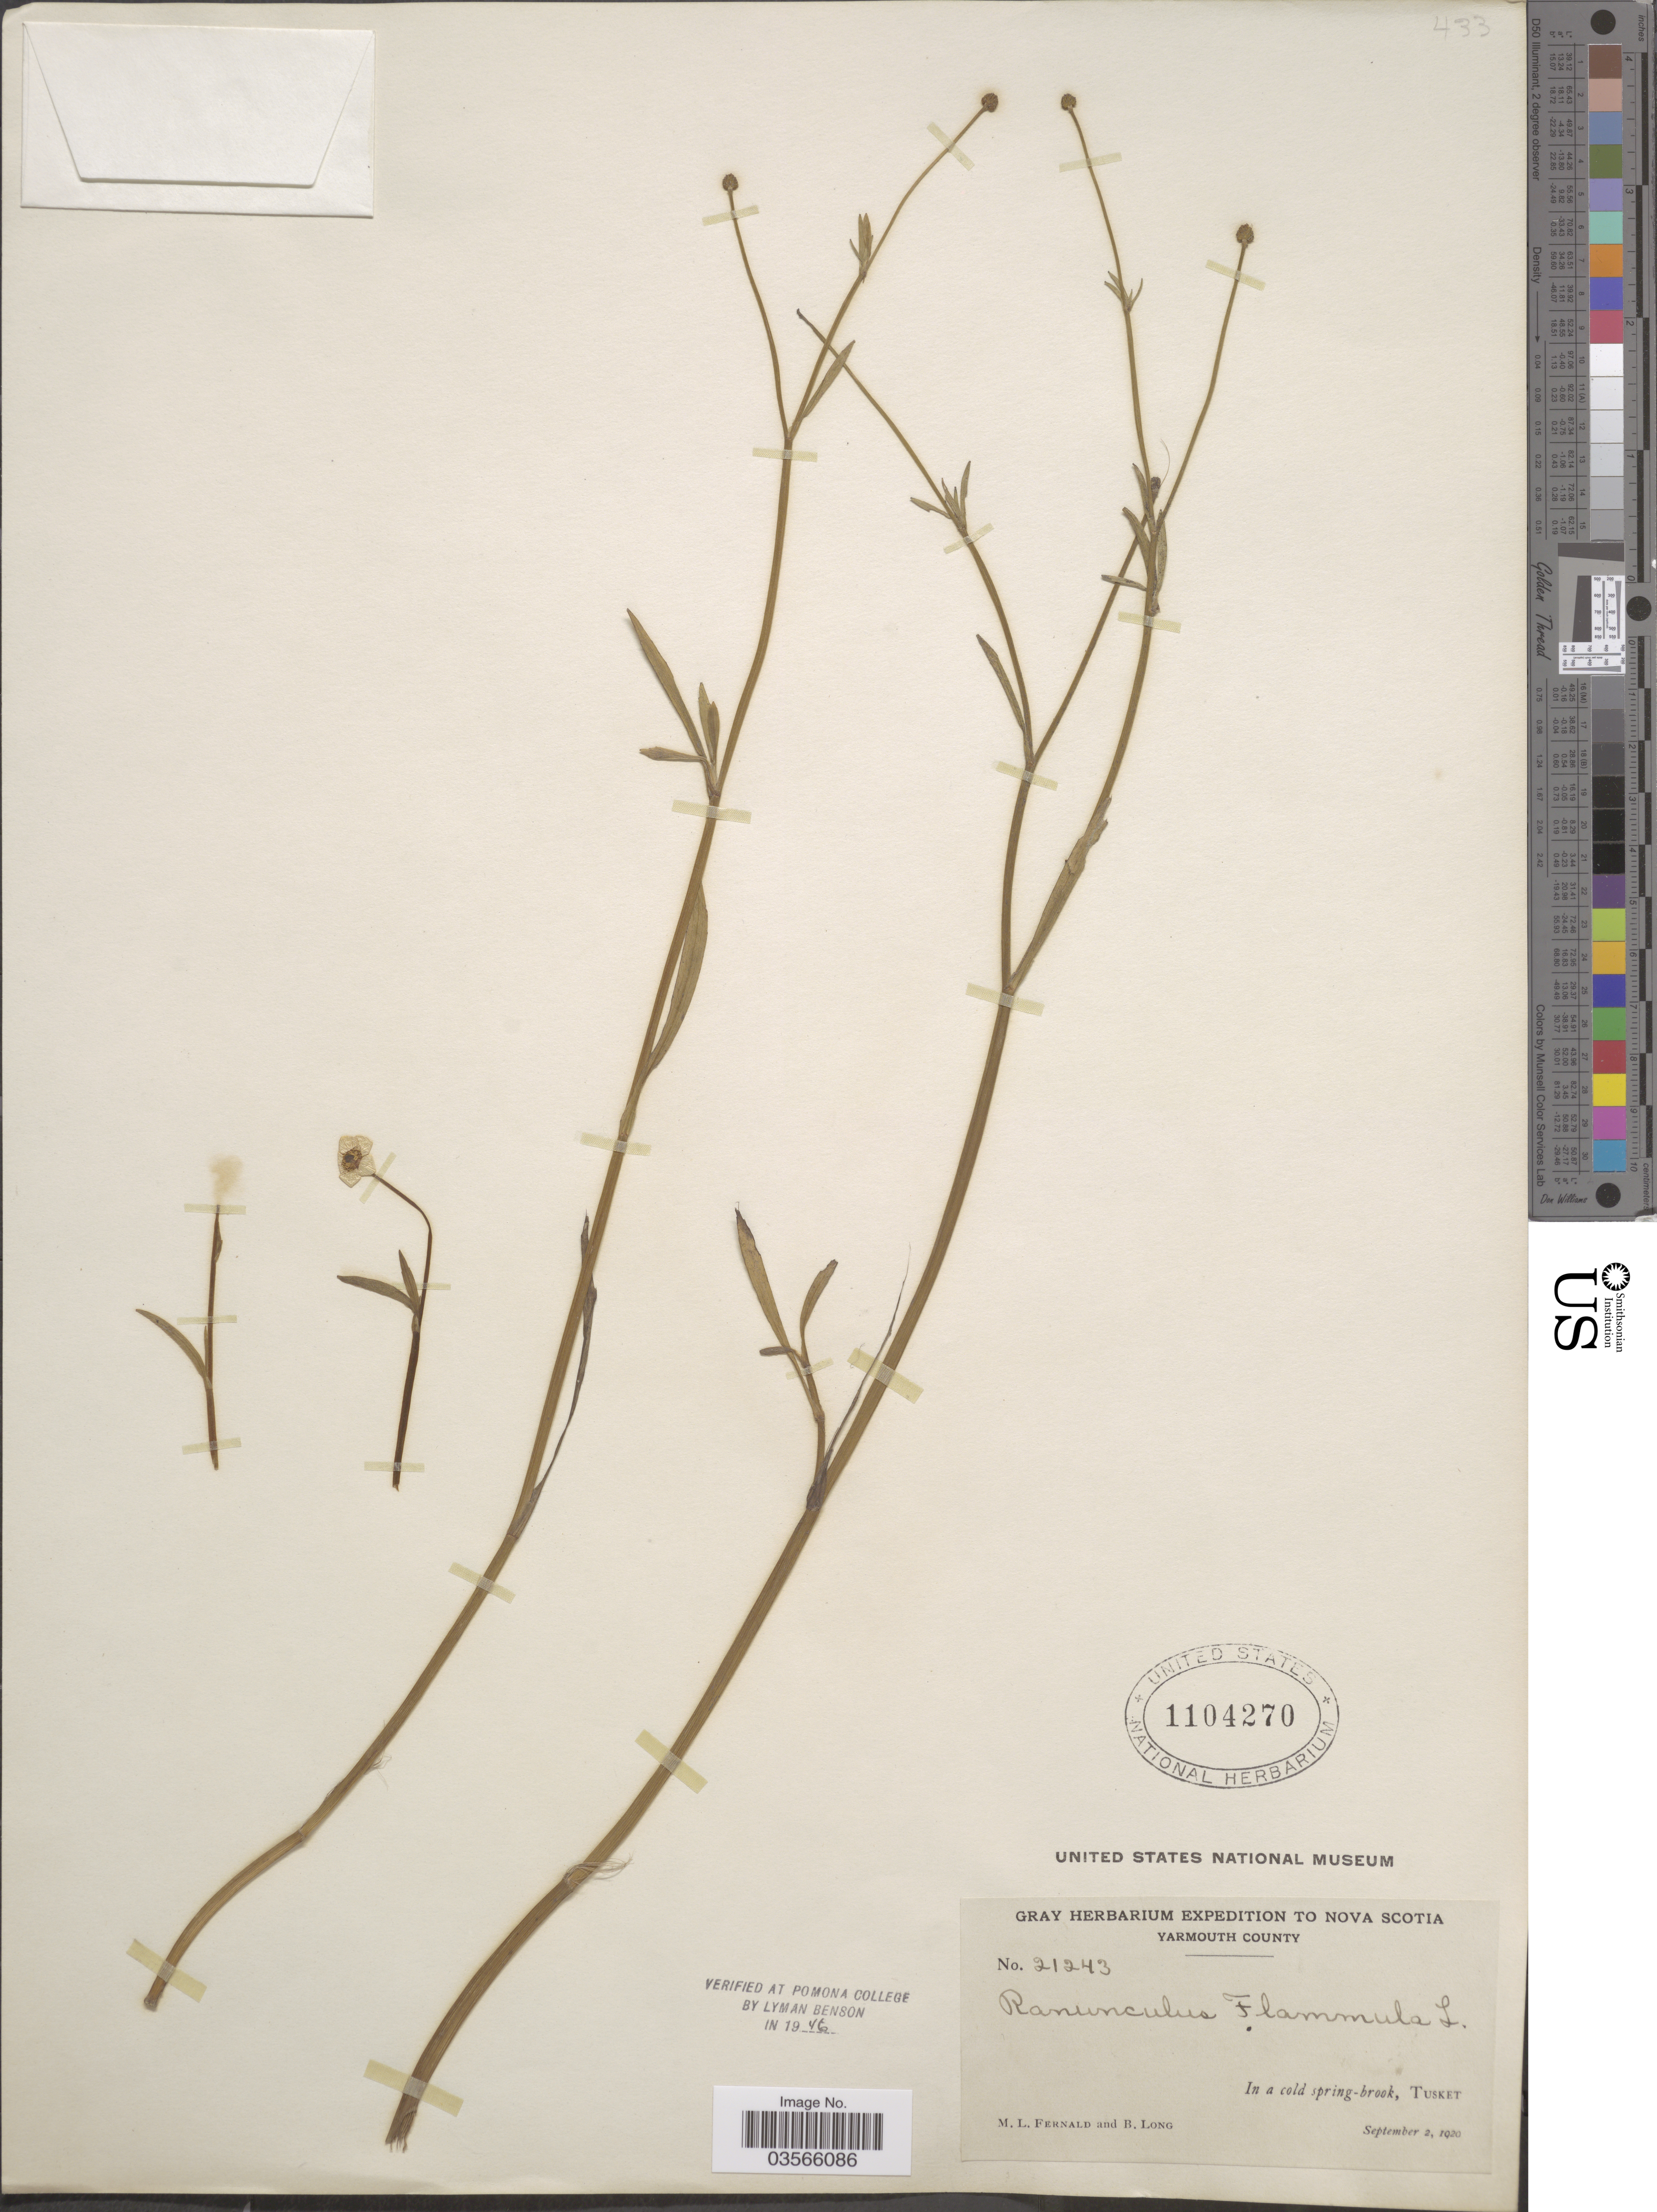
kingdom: Plantae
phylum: Tracheophyta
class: Magnoliopsida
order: Ranunculales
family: Ranunculaceae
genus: Ranunculus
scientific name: Ranunculus flammula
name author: L.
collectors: M. L. Fernald & B. Long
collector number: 21243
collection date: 1920-09-02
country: Canada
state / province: Nova Scotia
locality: Yarmouth County. In a cold spring-brook, Tusket.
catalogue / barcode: US 1104270